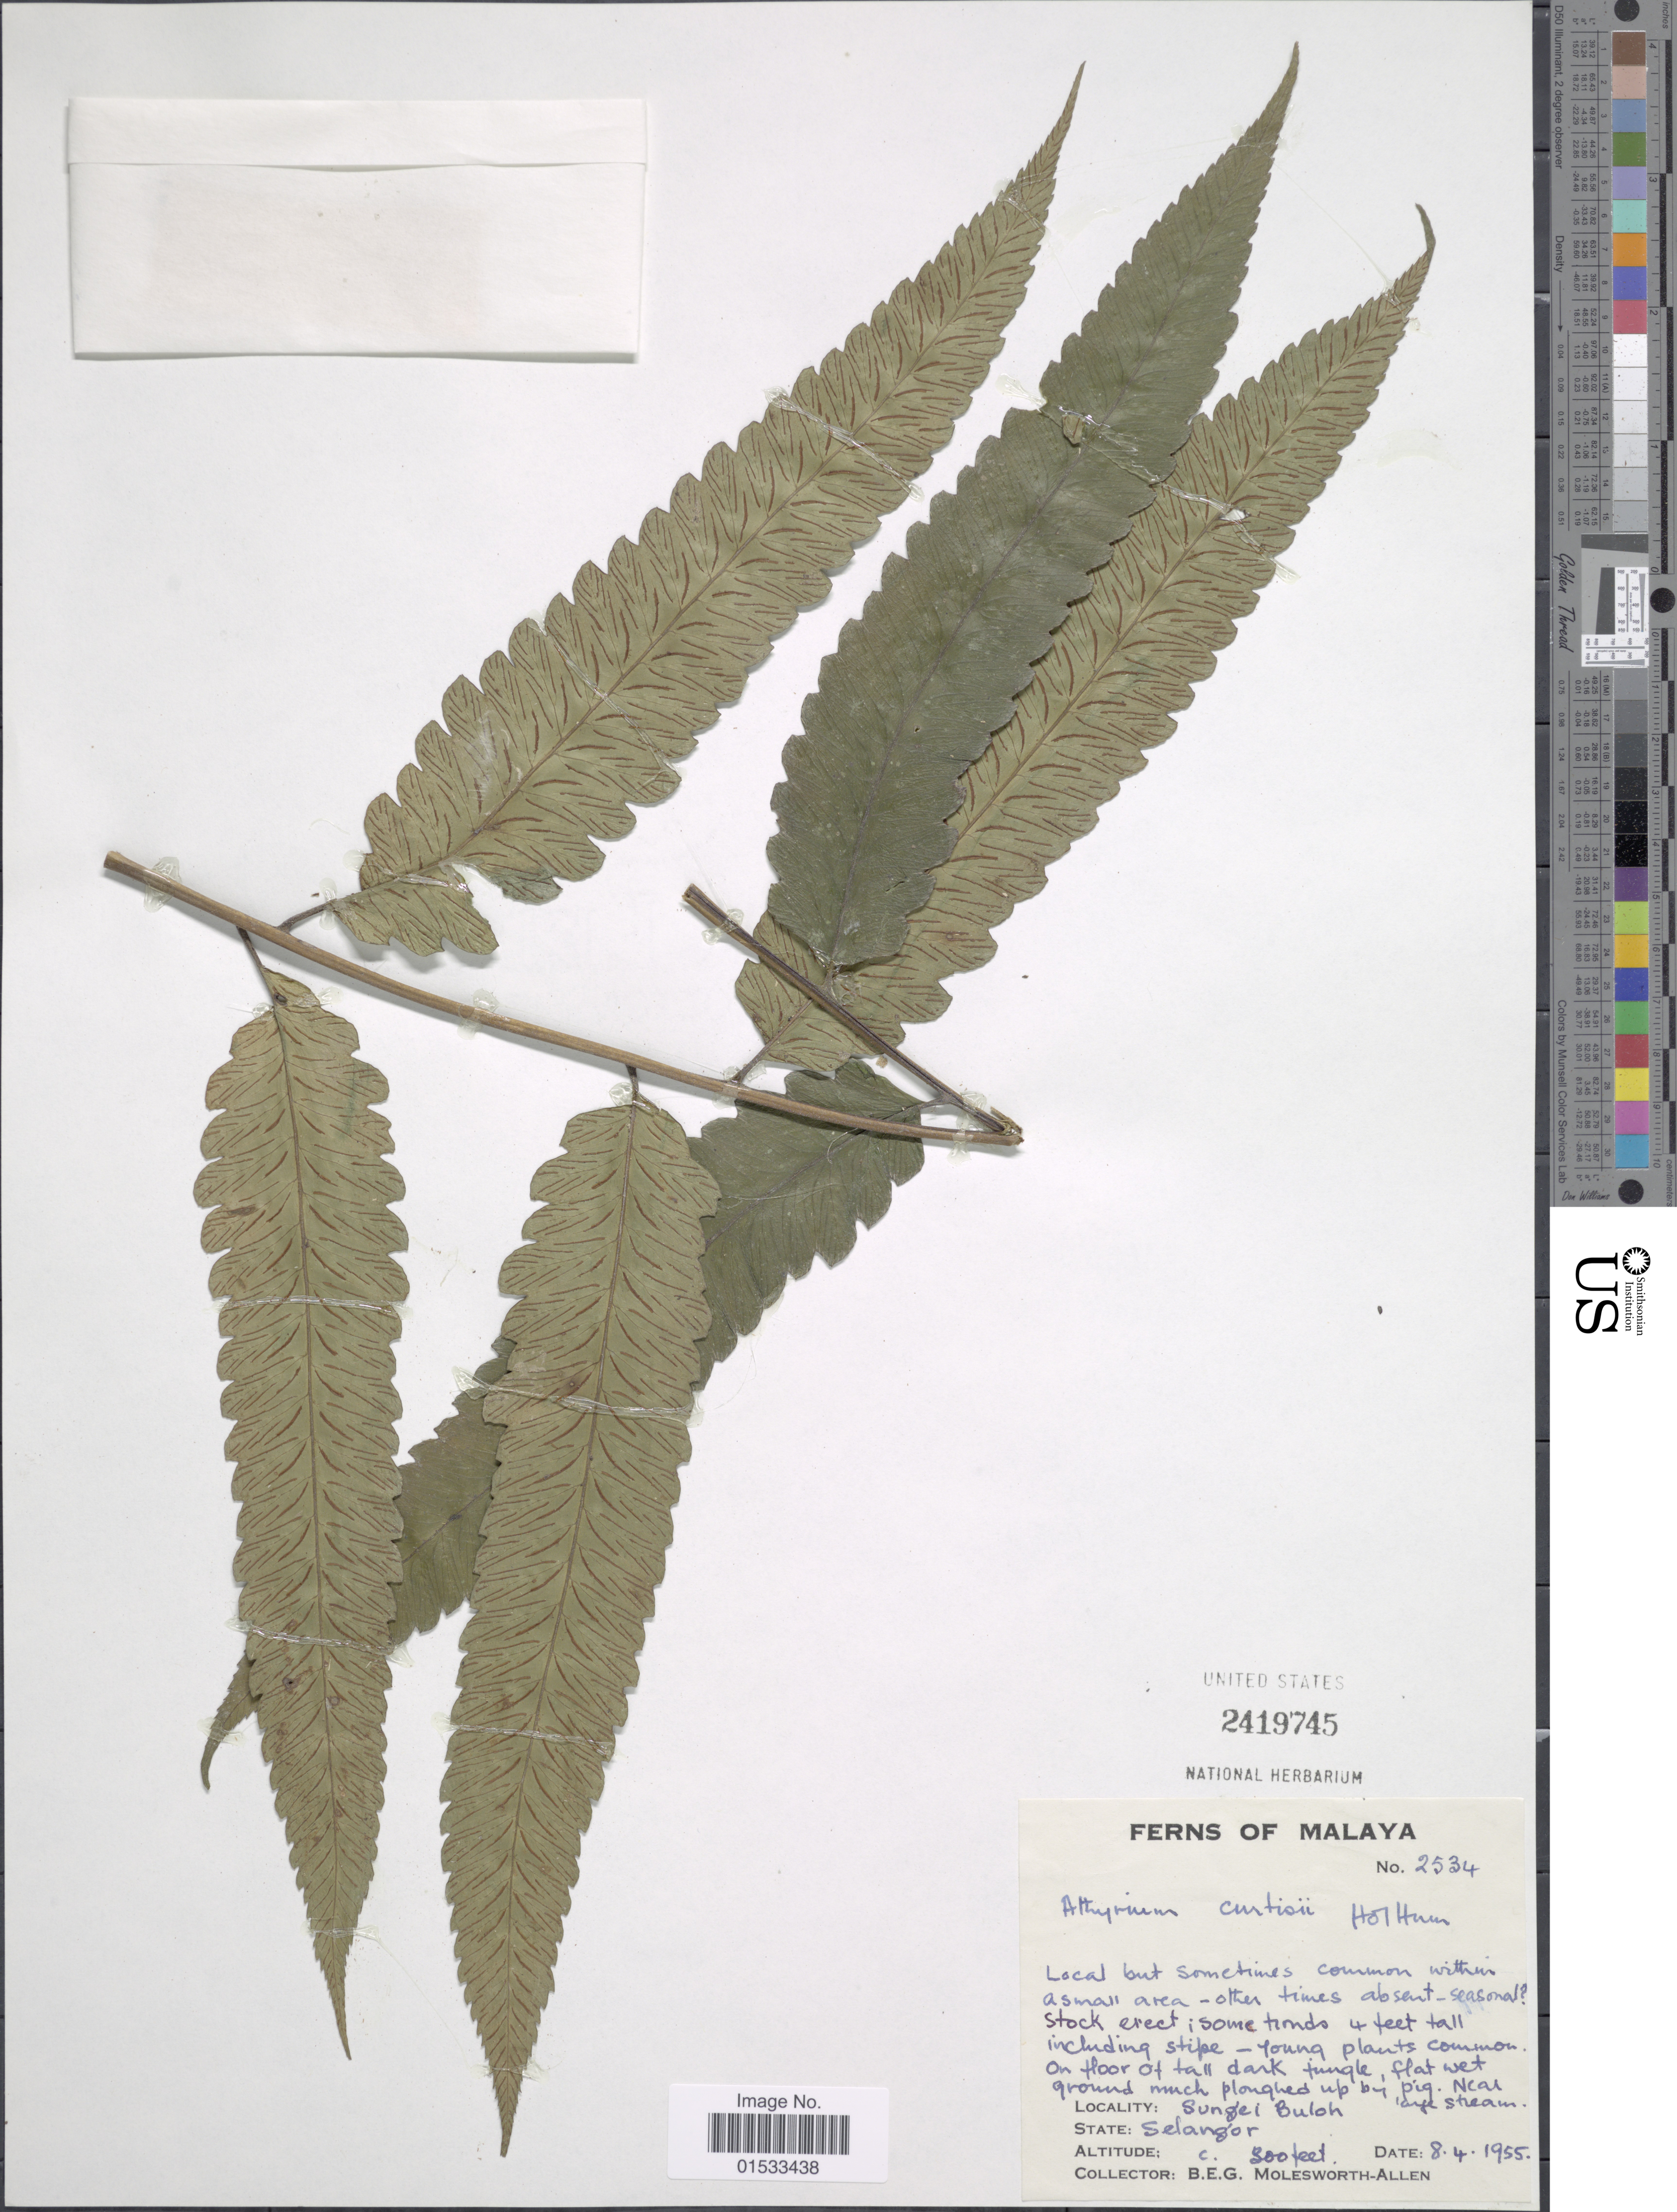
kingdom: Plantae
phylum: Tracheophyta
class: Polypodiopsida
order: Polypodiales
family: Athyriaceae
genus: Diplazium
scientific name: Diplazium curtisii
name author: (Holttum) Holttum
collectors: B. E. G. Molesworth-Allen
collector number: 2534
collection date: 1955-04-08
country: Malaysia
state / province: Selangor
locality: Malaya, Sungei Bulon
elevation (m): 91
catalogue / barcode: US 2419745